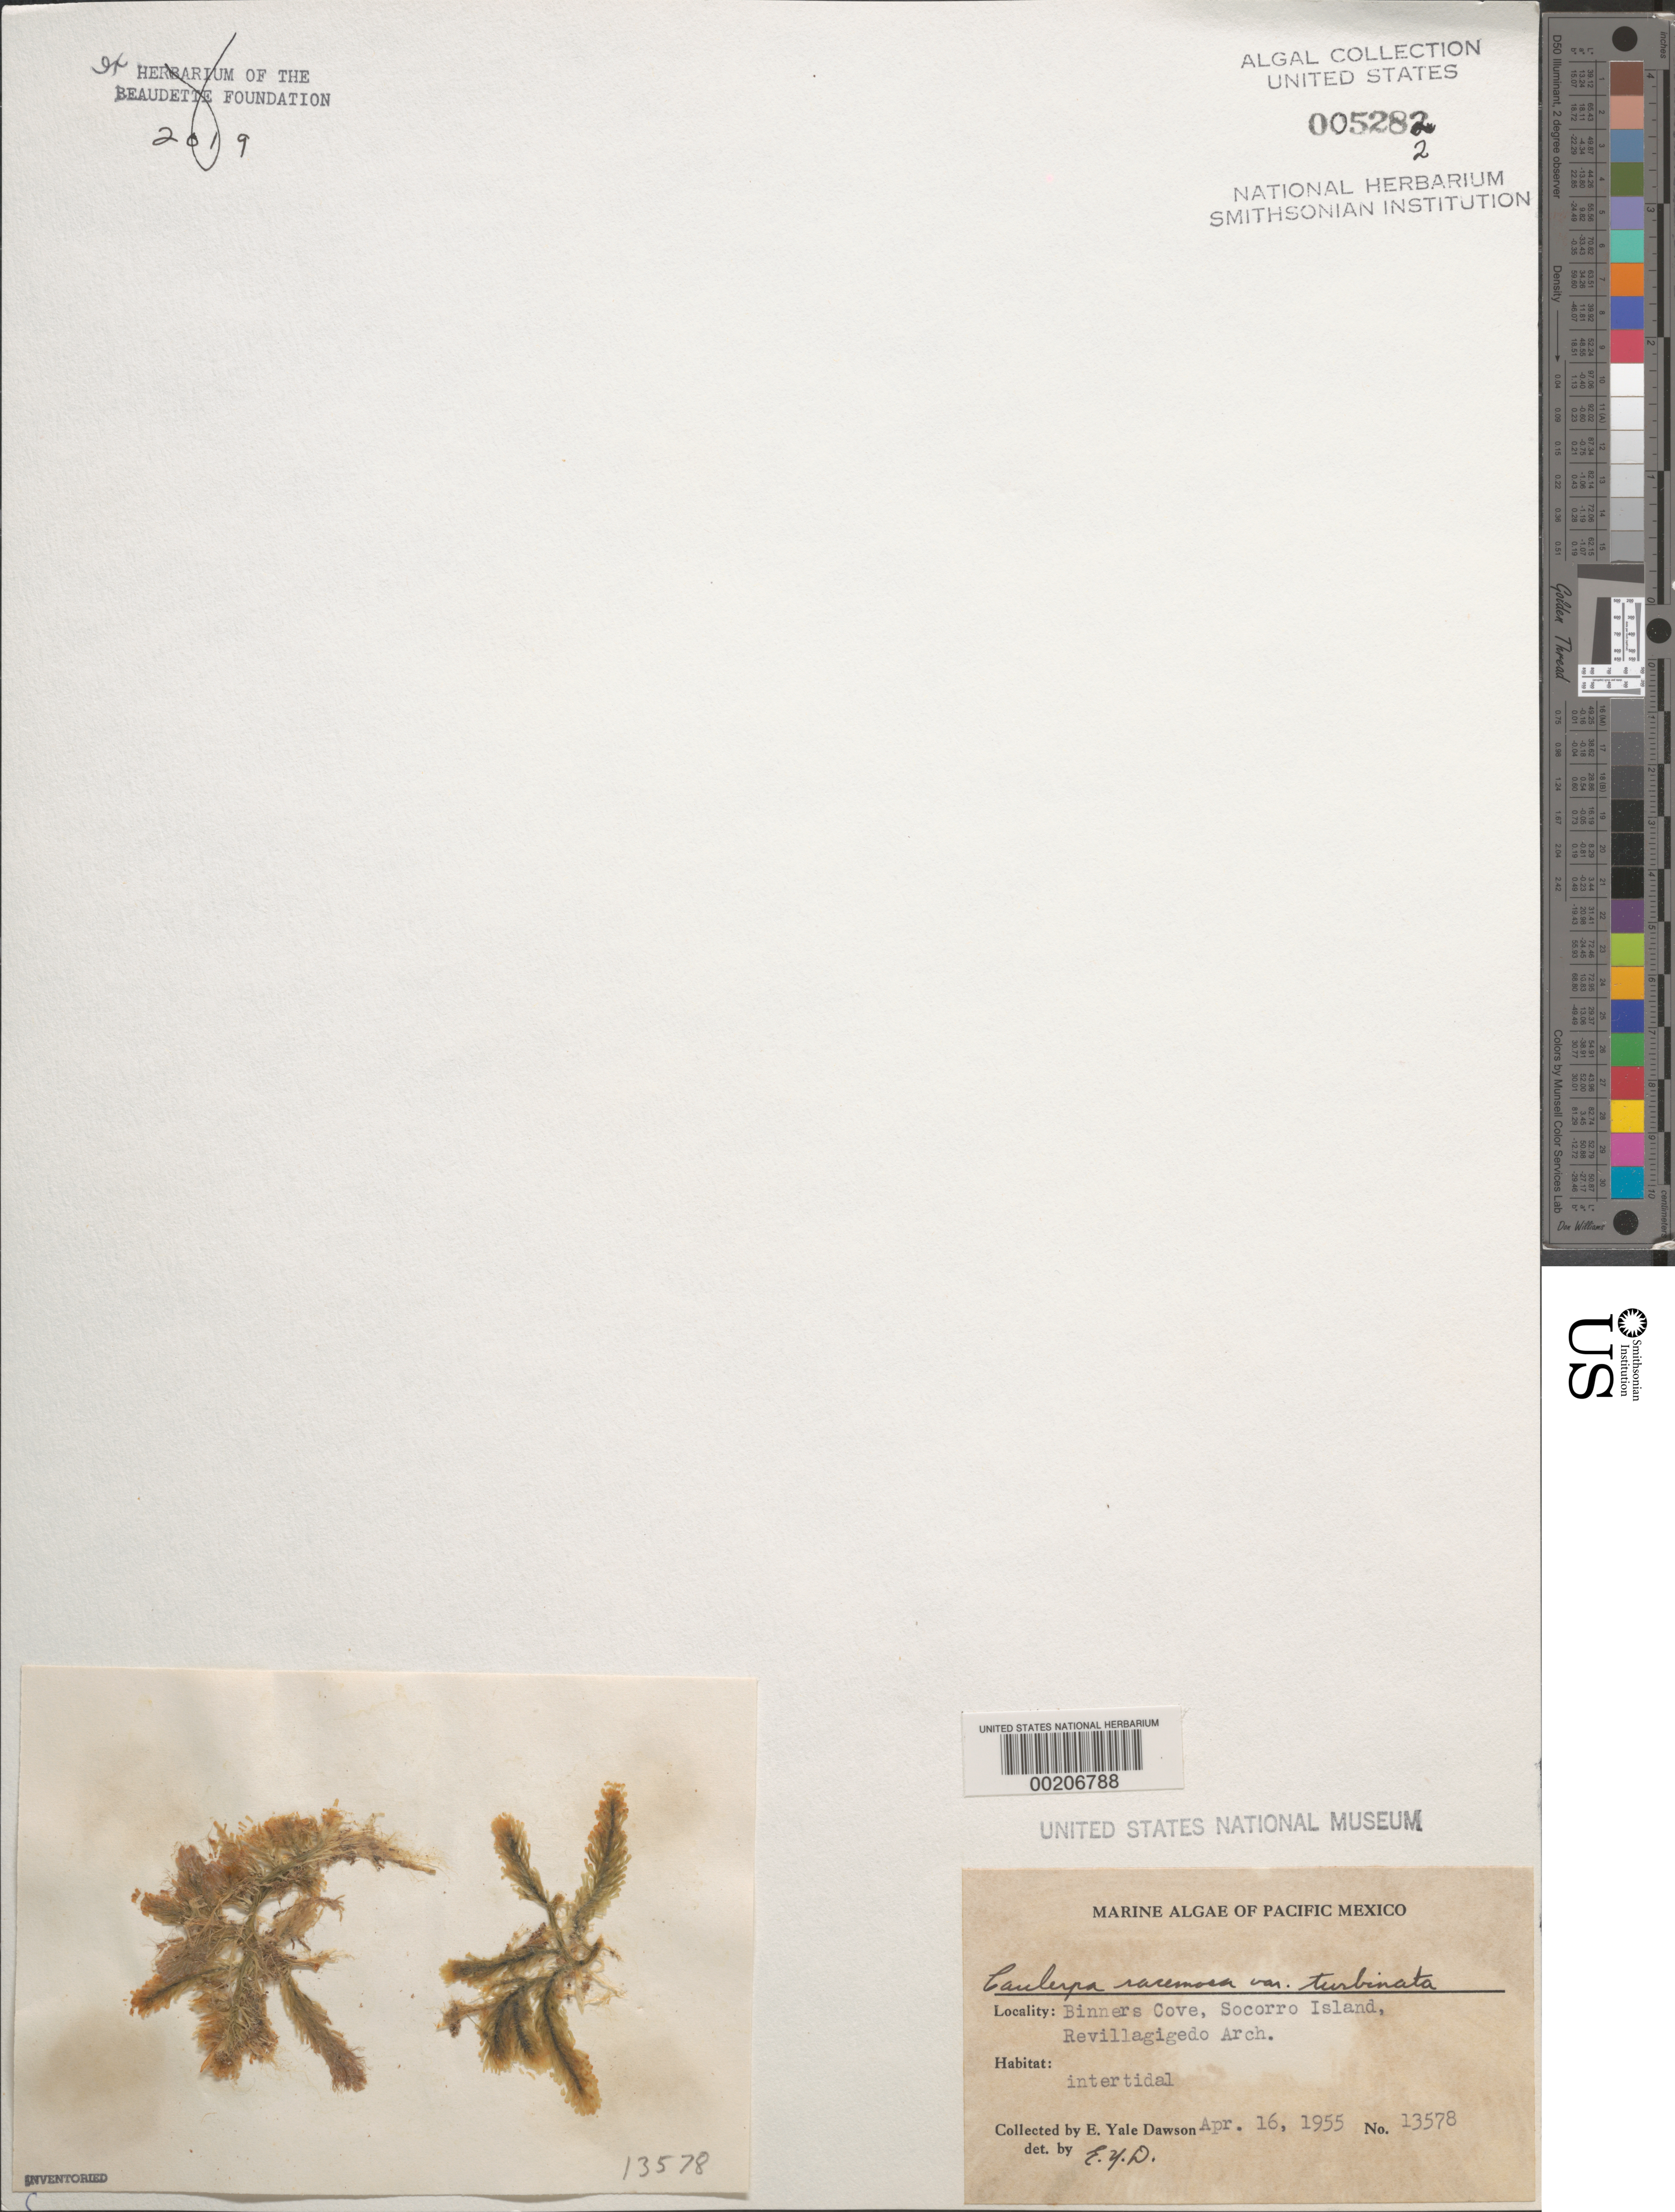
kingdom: Plantae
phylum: Chlorophyta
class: Ulvophyceae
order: Bryopsidales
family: Caulerpaceae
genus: Caulerpa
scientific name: Caulerpa racemosa var. turbinata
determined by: Dawson, E. Y.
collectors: E. Y. Dawson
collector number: EYD 13578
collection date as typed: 16 Apr 1955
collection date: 1955-04-16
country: Mexico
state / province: Colima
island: Isla Socorro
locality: Binners Cove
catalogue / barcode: US 5282